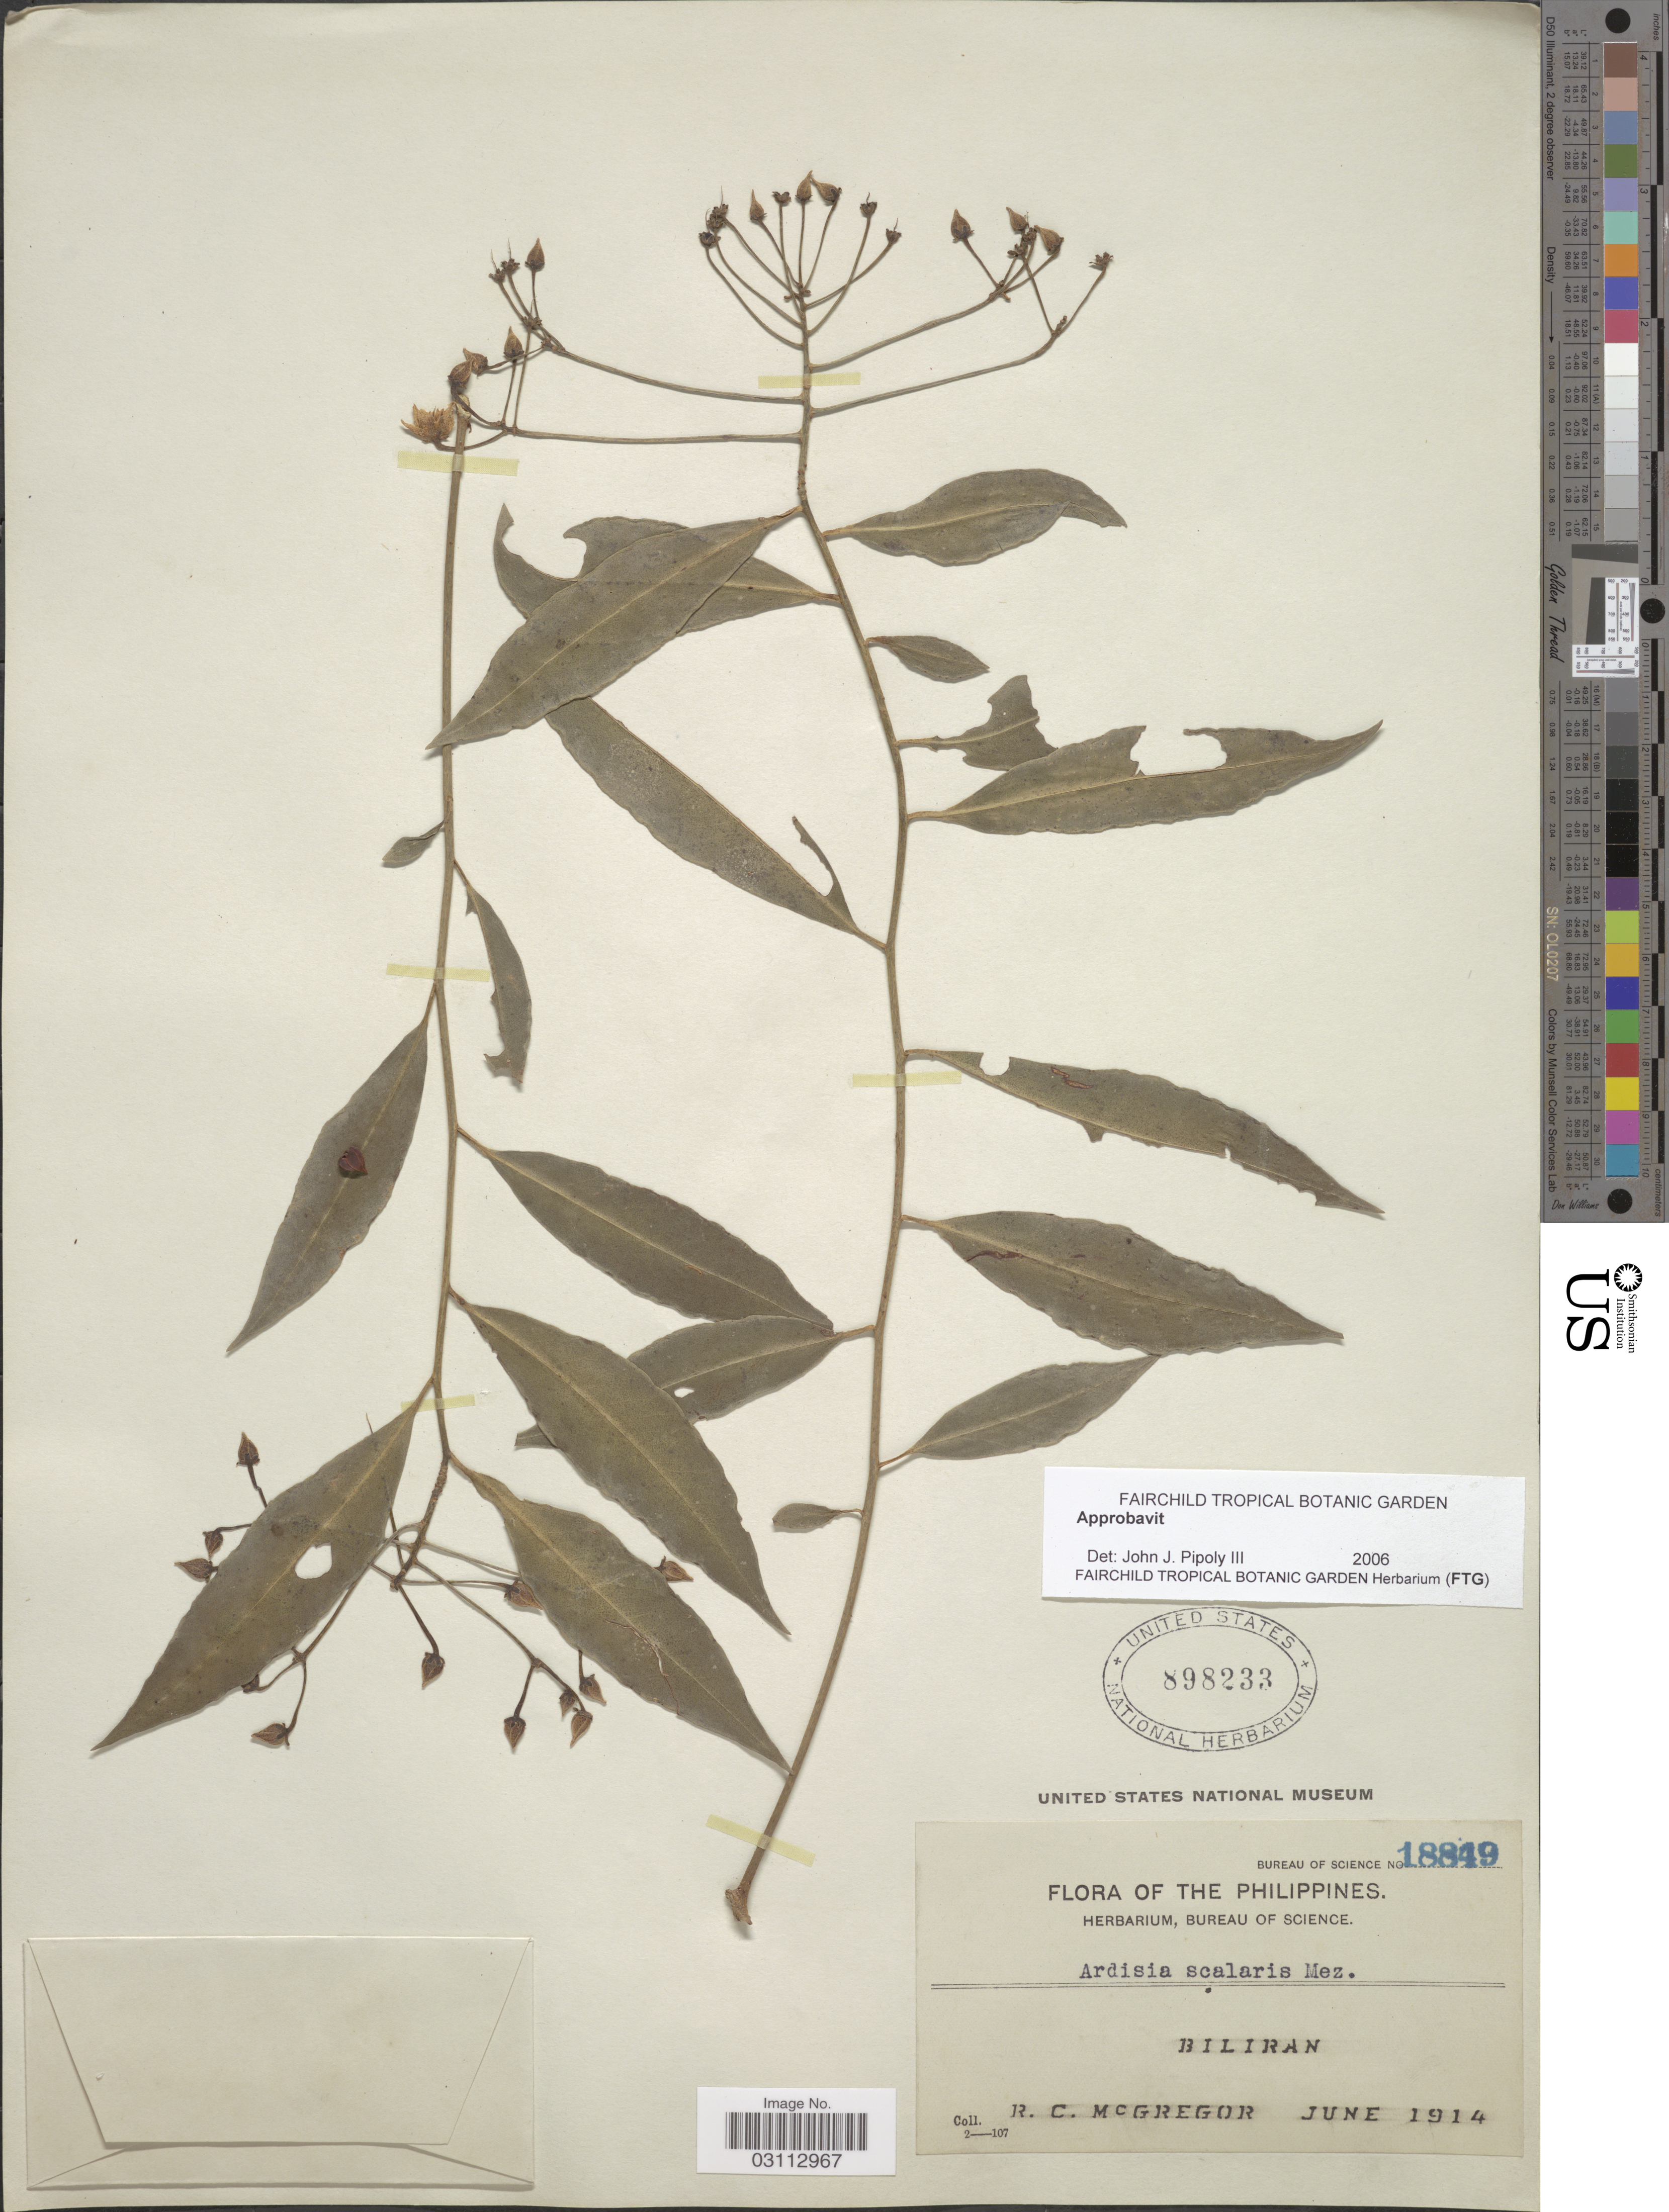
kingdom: Plantae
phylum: Tracheophyta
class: Magnoliopsida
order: Ericales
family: Primulaceae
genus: Ardisia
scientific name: Ardisia scalaris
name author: Mez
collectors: R. C. McGregor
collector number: Bureau of Science 18849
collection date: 1914-06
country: Philippines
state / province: Eastern Visayas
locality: Biliran.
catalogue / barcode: US 898233